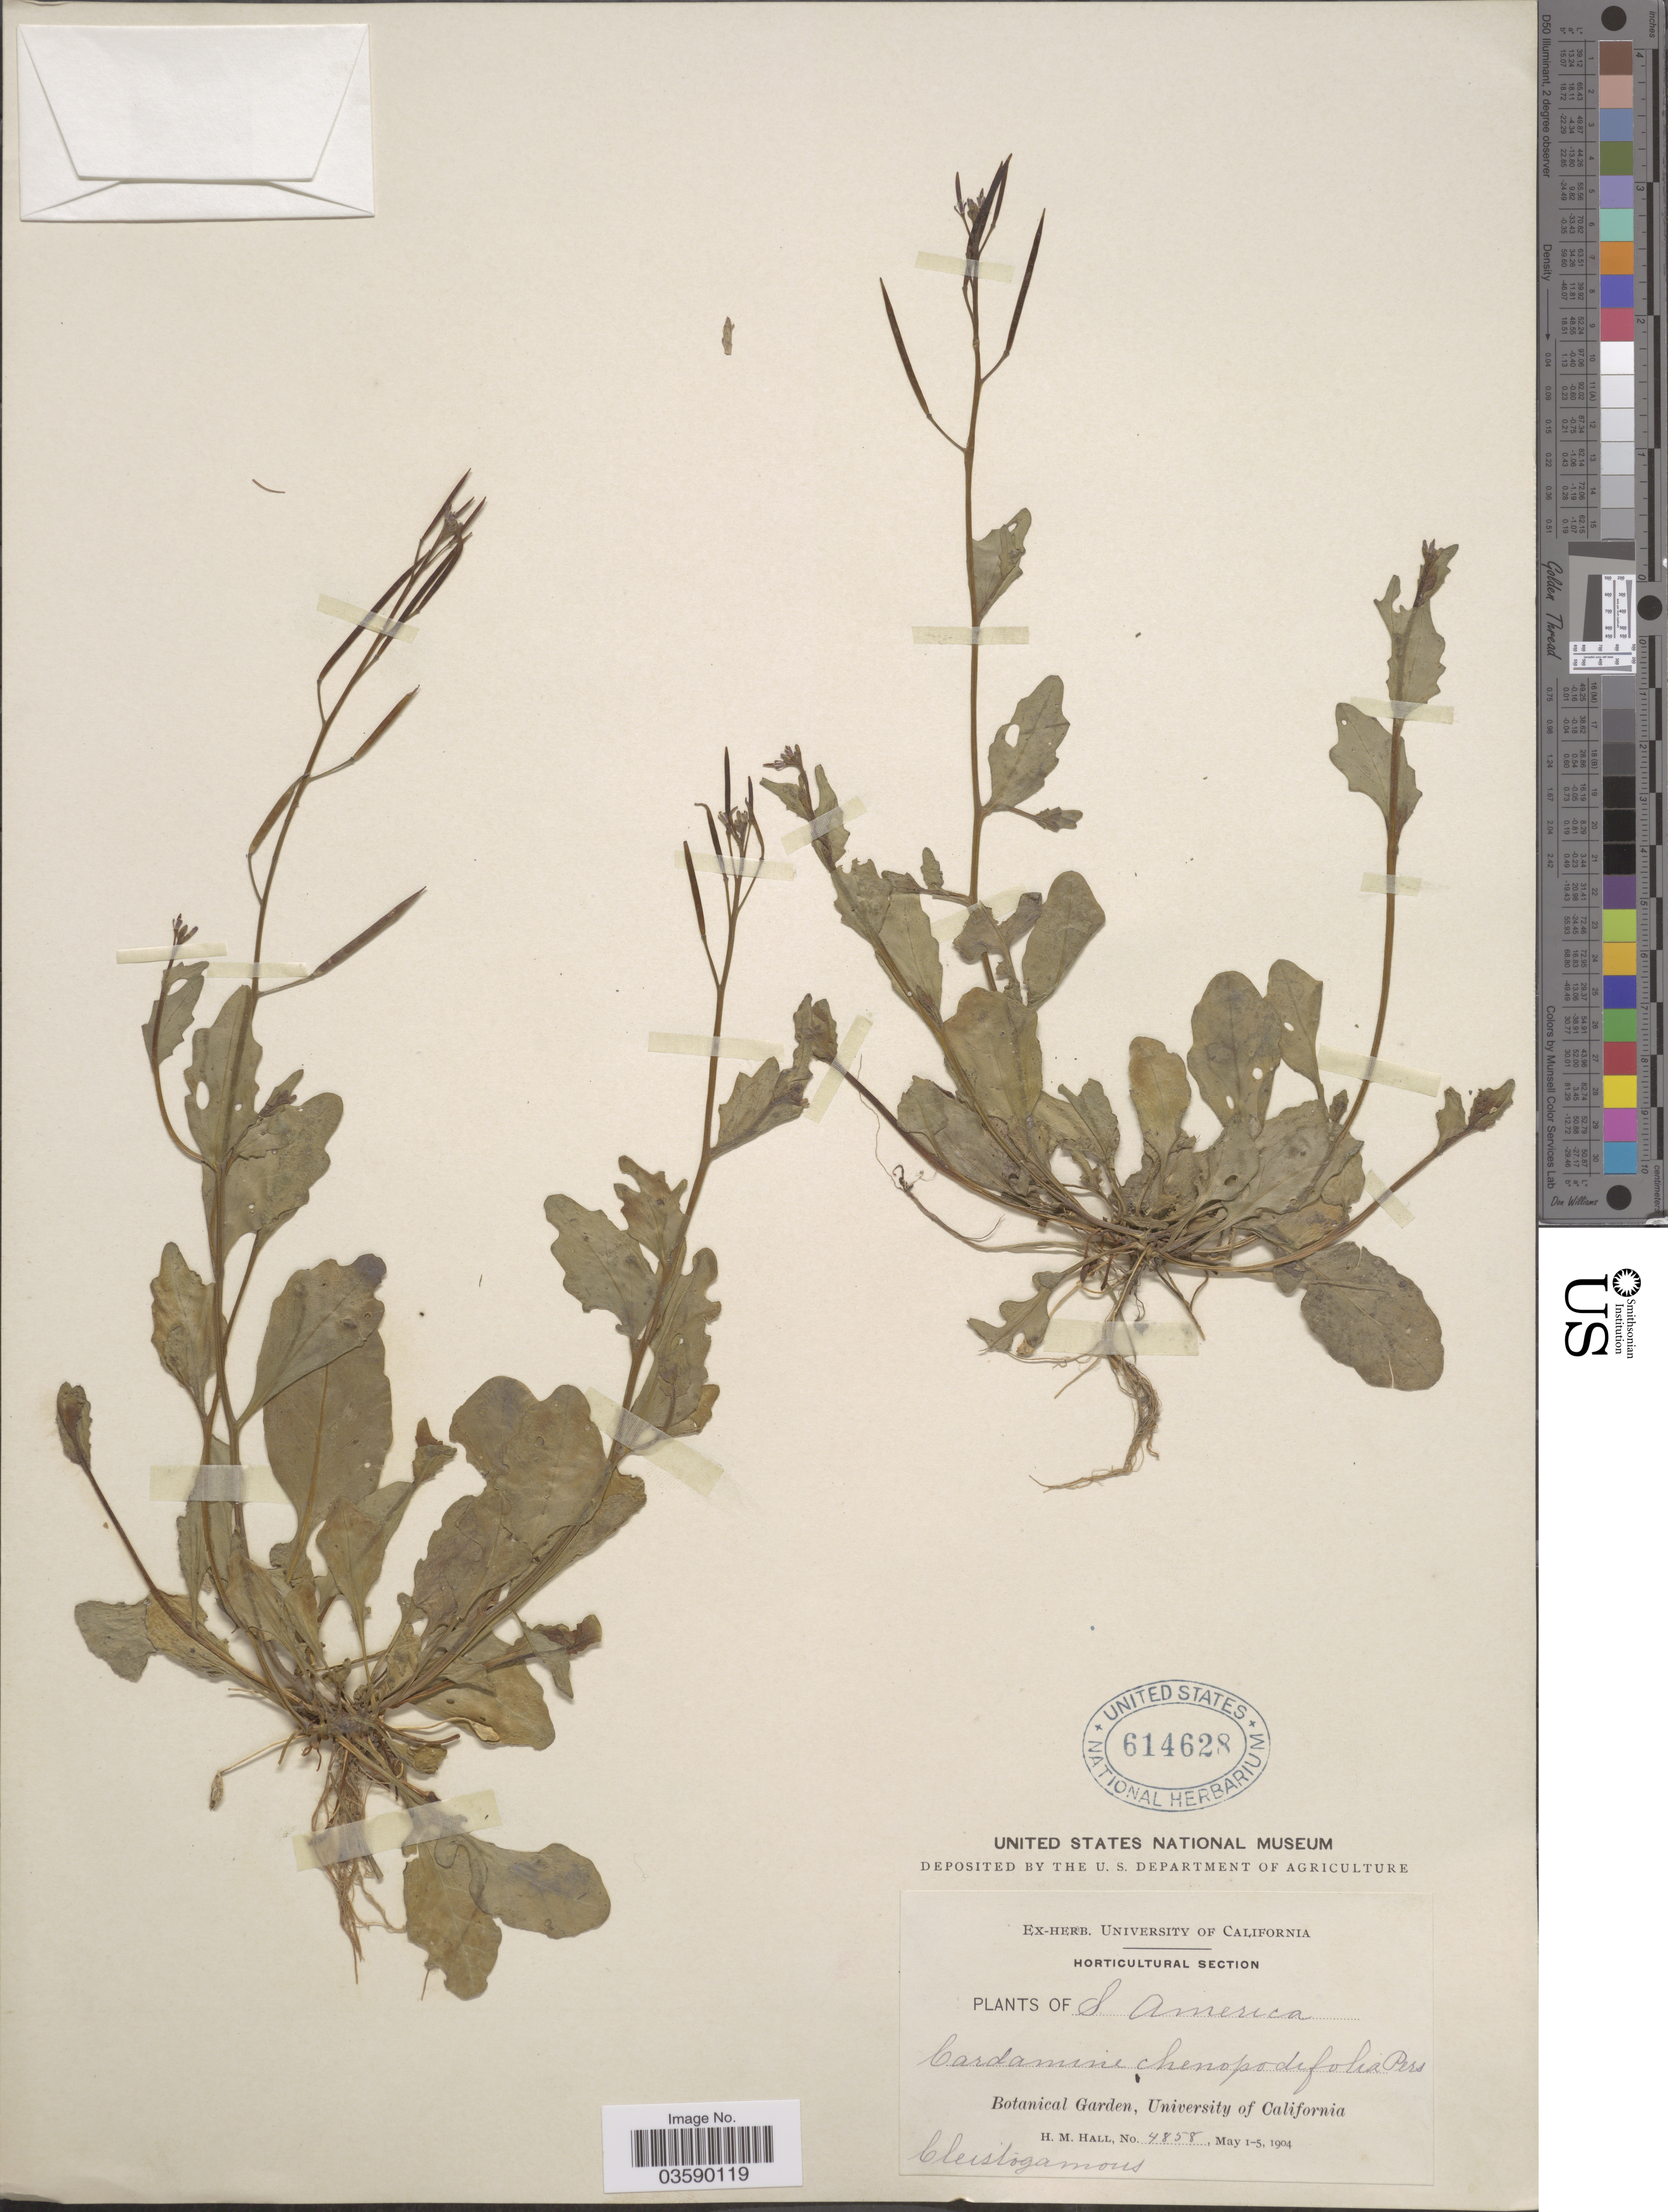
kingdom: Plantae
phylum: Tracheophyta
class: Magnoliopsida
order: Brassicales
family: Brassicaceae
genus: Cardamine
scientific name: Cardamine sp.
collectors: H. M. Hall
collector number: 4858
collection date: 1904-05-01/1904-05-05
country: United States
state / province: California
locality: Botanical Garden, University of California.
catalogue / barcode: US 614628